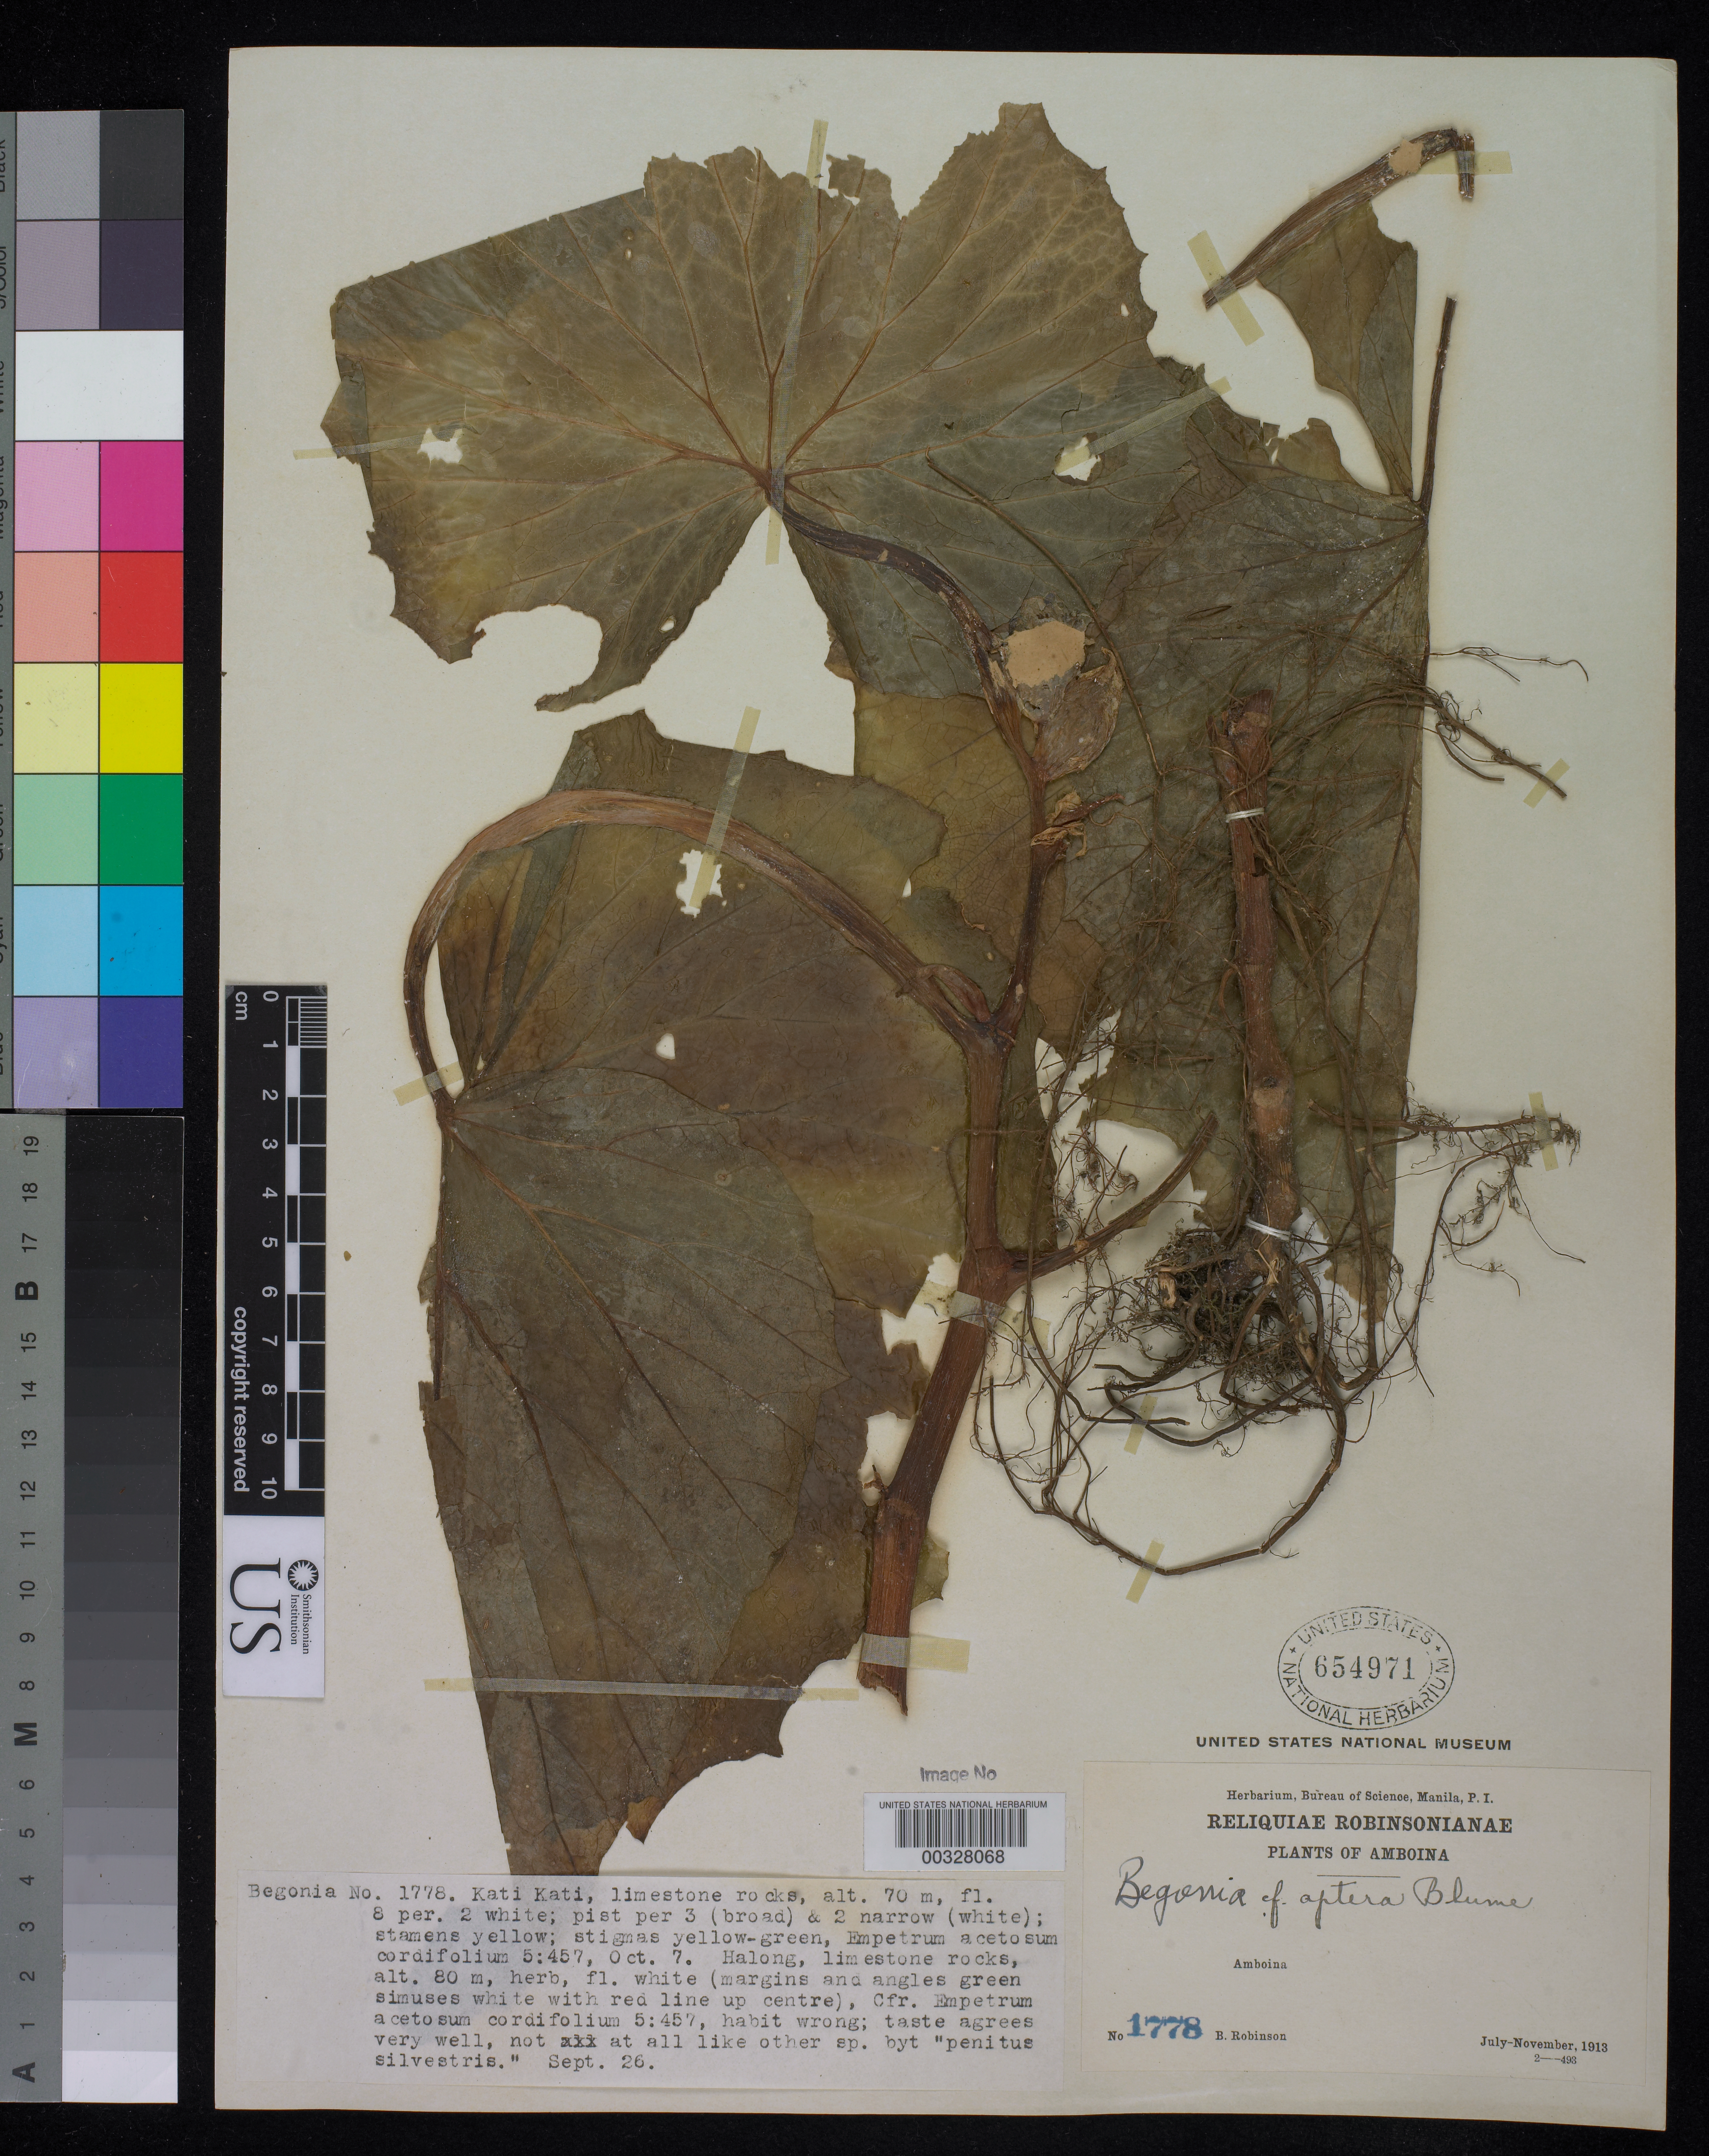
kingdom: Plantae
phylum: Tracheophyta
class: Magnoliopsida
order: Cucurbitales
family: Begoniaceae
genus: Begonia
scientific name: Begonia aptera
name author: Blume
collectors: R. Robinsin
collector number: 1778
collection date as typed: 26 Sep 1913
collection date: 1913-09-26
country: Indonesia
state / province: Maluku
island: Amboina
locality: Kati kati [Moluccas]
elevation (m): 70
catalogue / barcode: US 654971